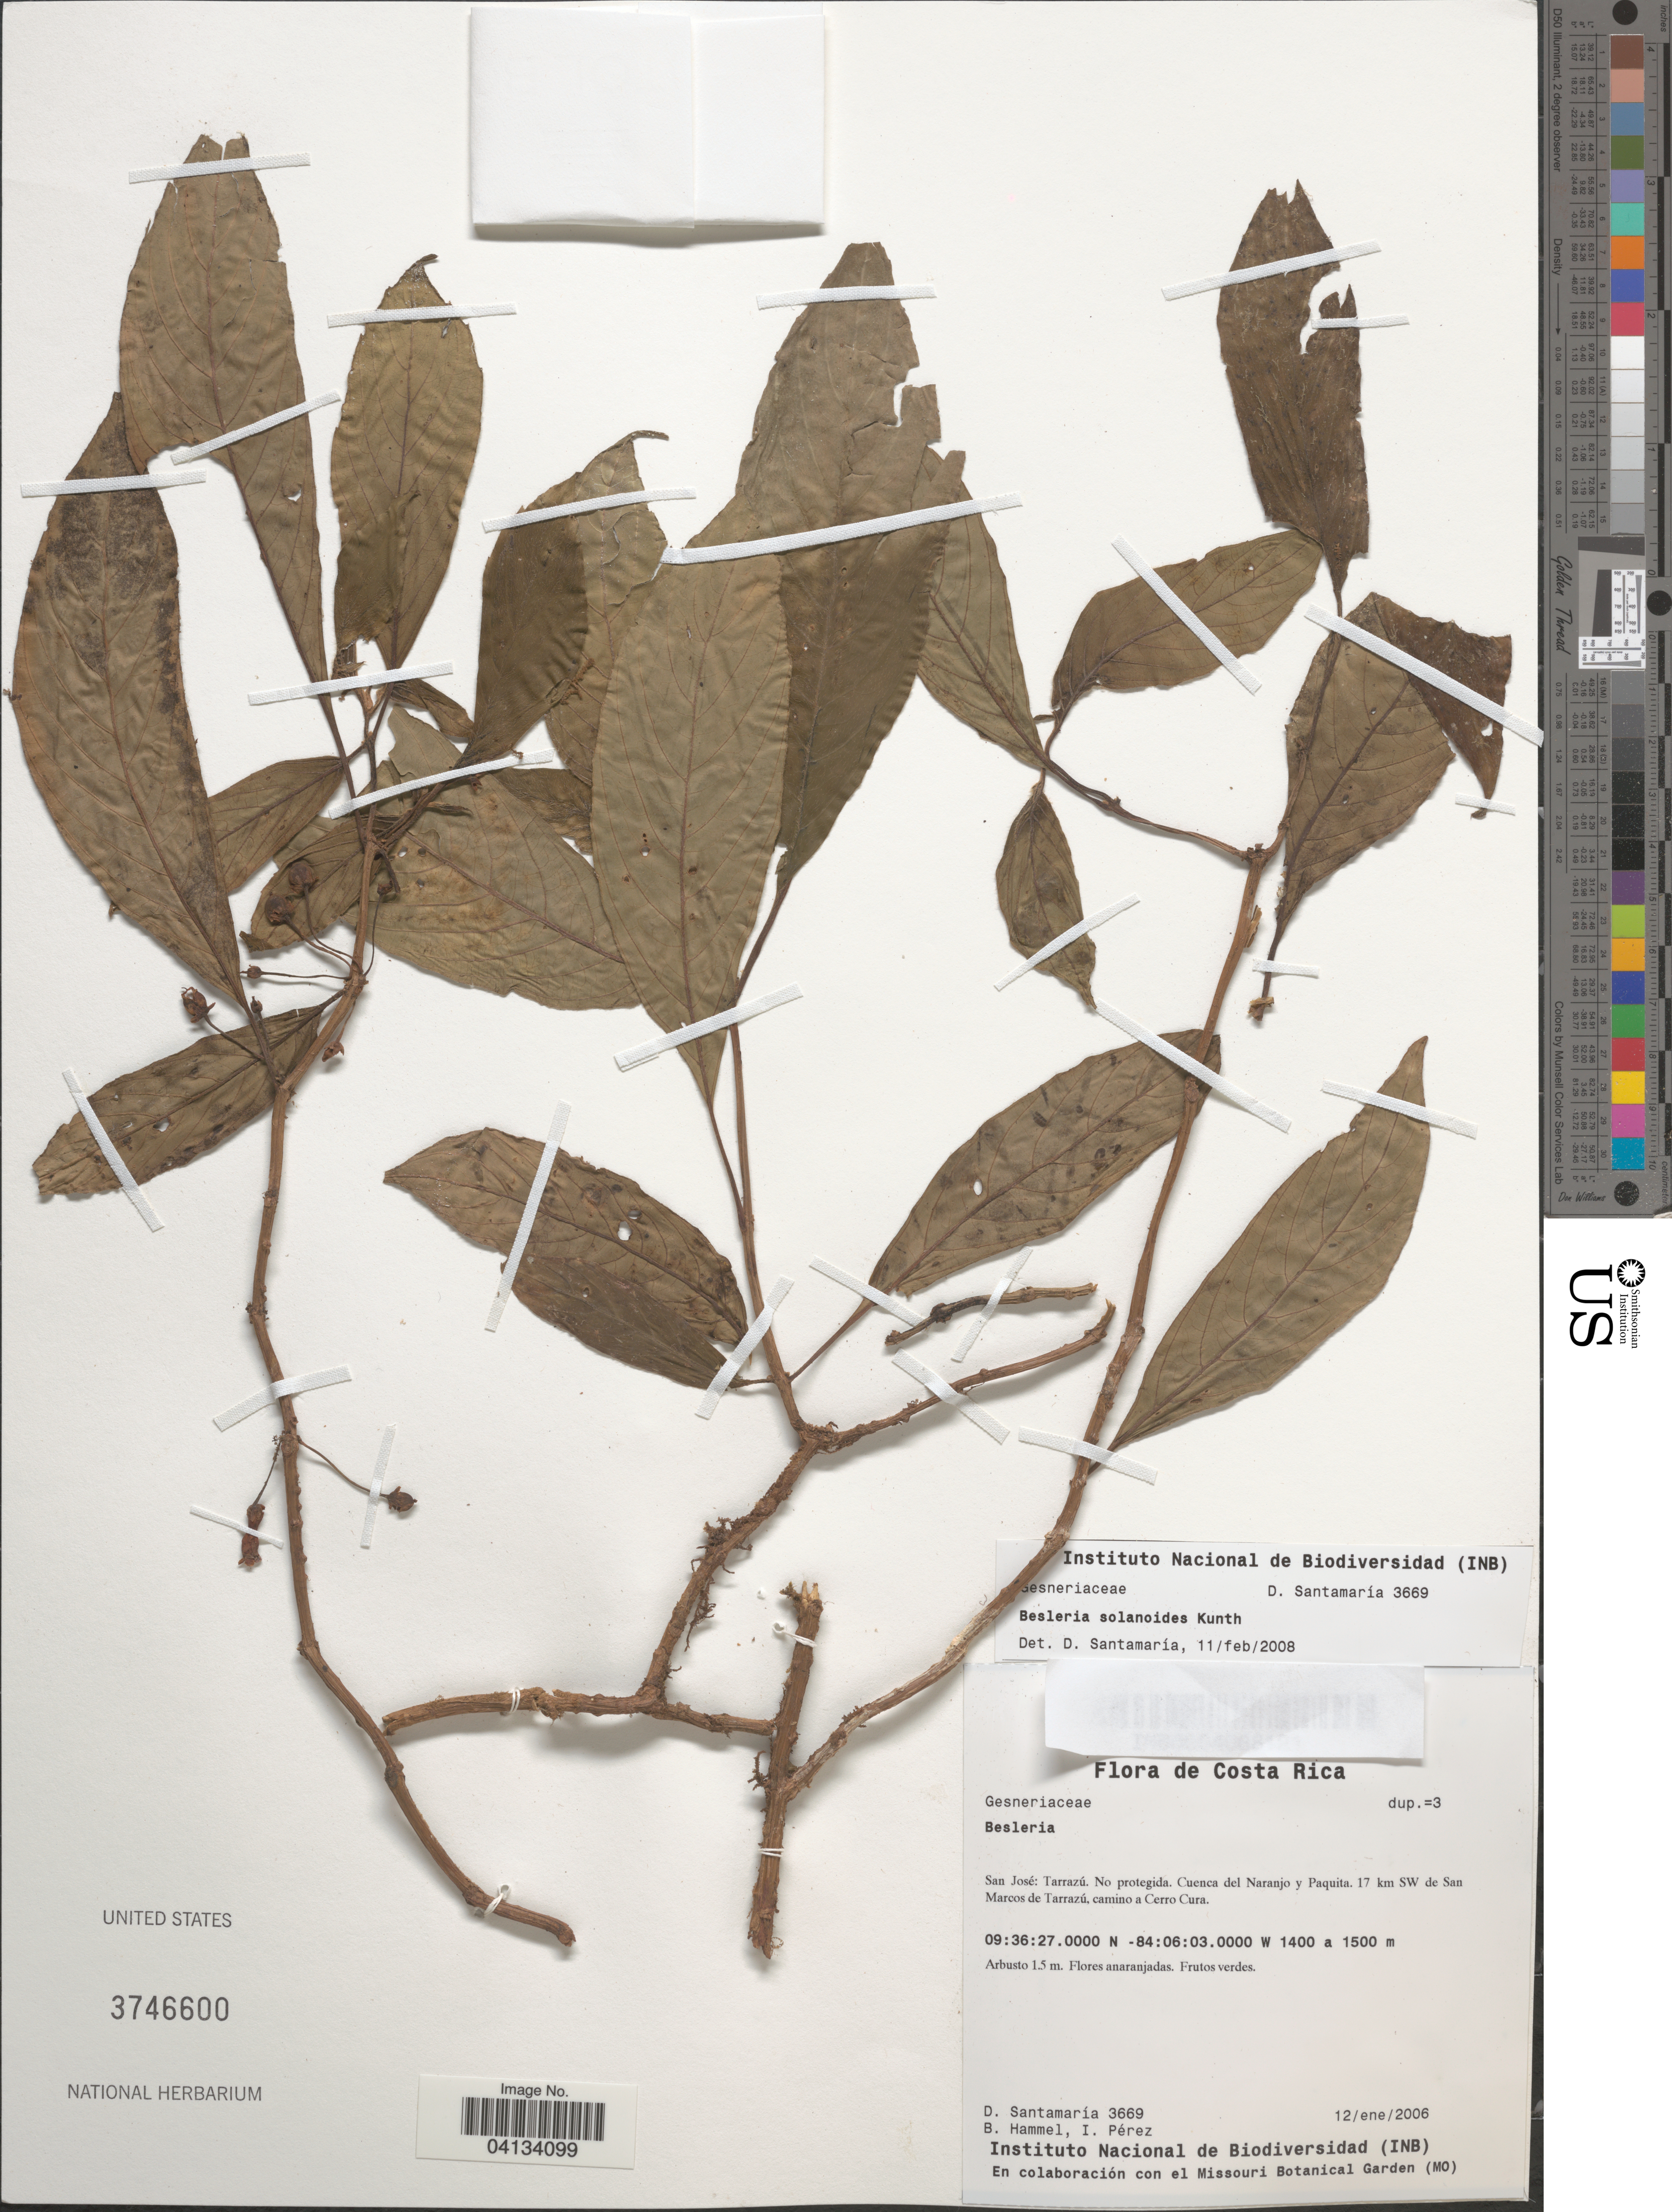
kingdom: Plantae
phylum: Tracheophyta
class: Magnoliopsida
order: Lamiales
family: Gesneriaceae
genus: Besleria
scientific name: Besleria solanoides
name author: Kunth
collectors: D. Santamaria, B. Hammel & I. Pérez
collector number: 3669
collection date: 2006-01-12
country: Costa Rica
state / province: San José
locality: Tarrazú. Cuenca del Naranjo y Paquita. 17 km SW de San Marcos de Tarrazú, camino a Cerro Cura.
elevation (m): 1400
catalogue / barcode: US 3746600